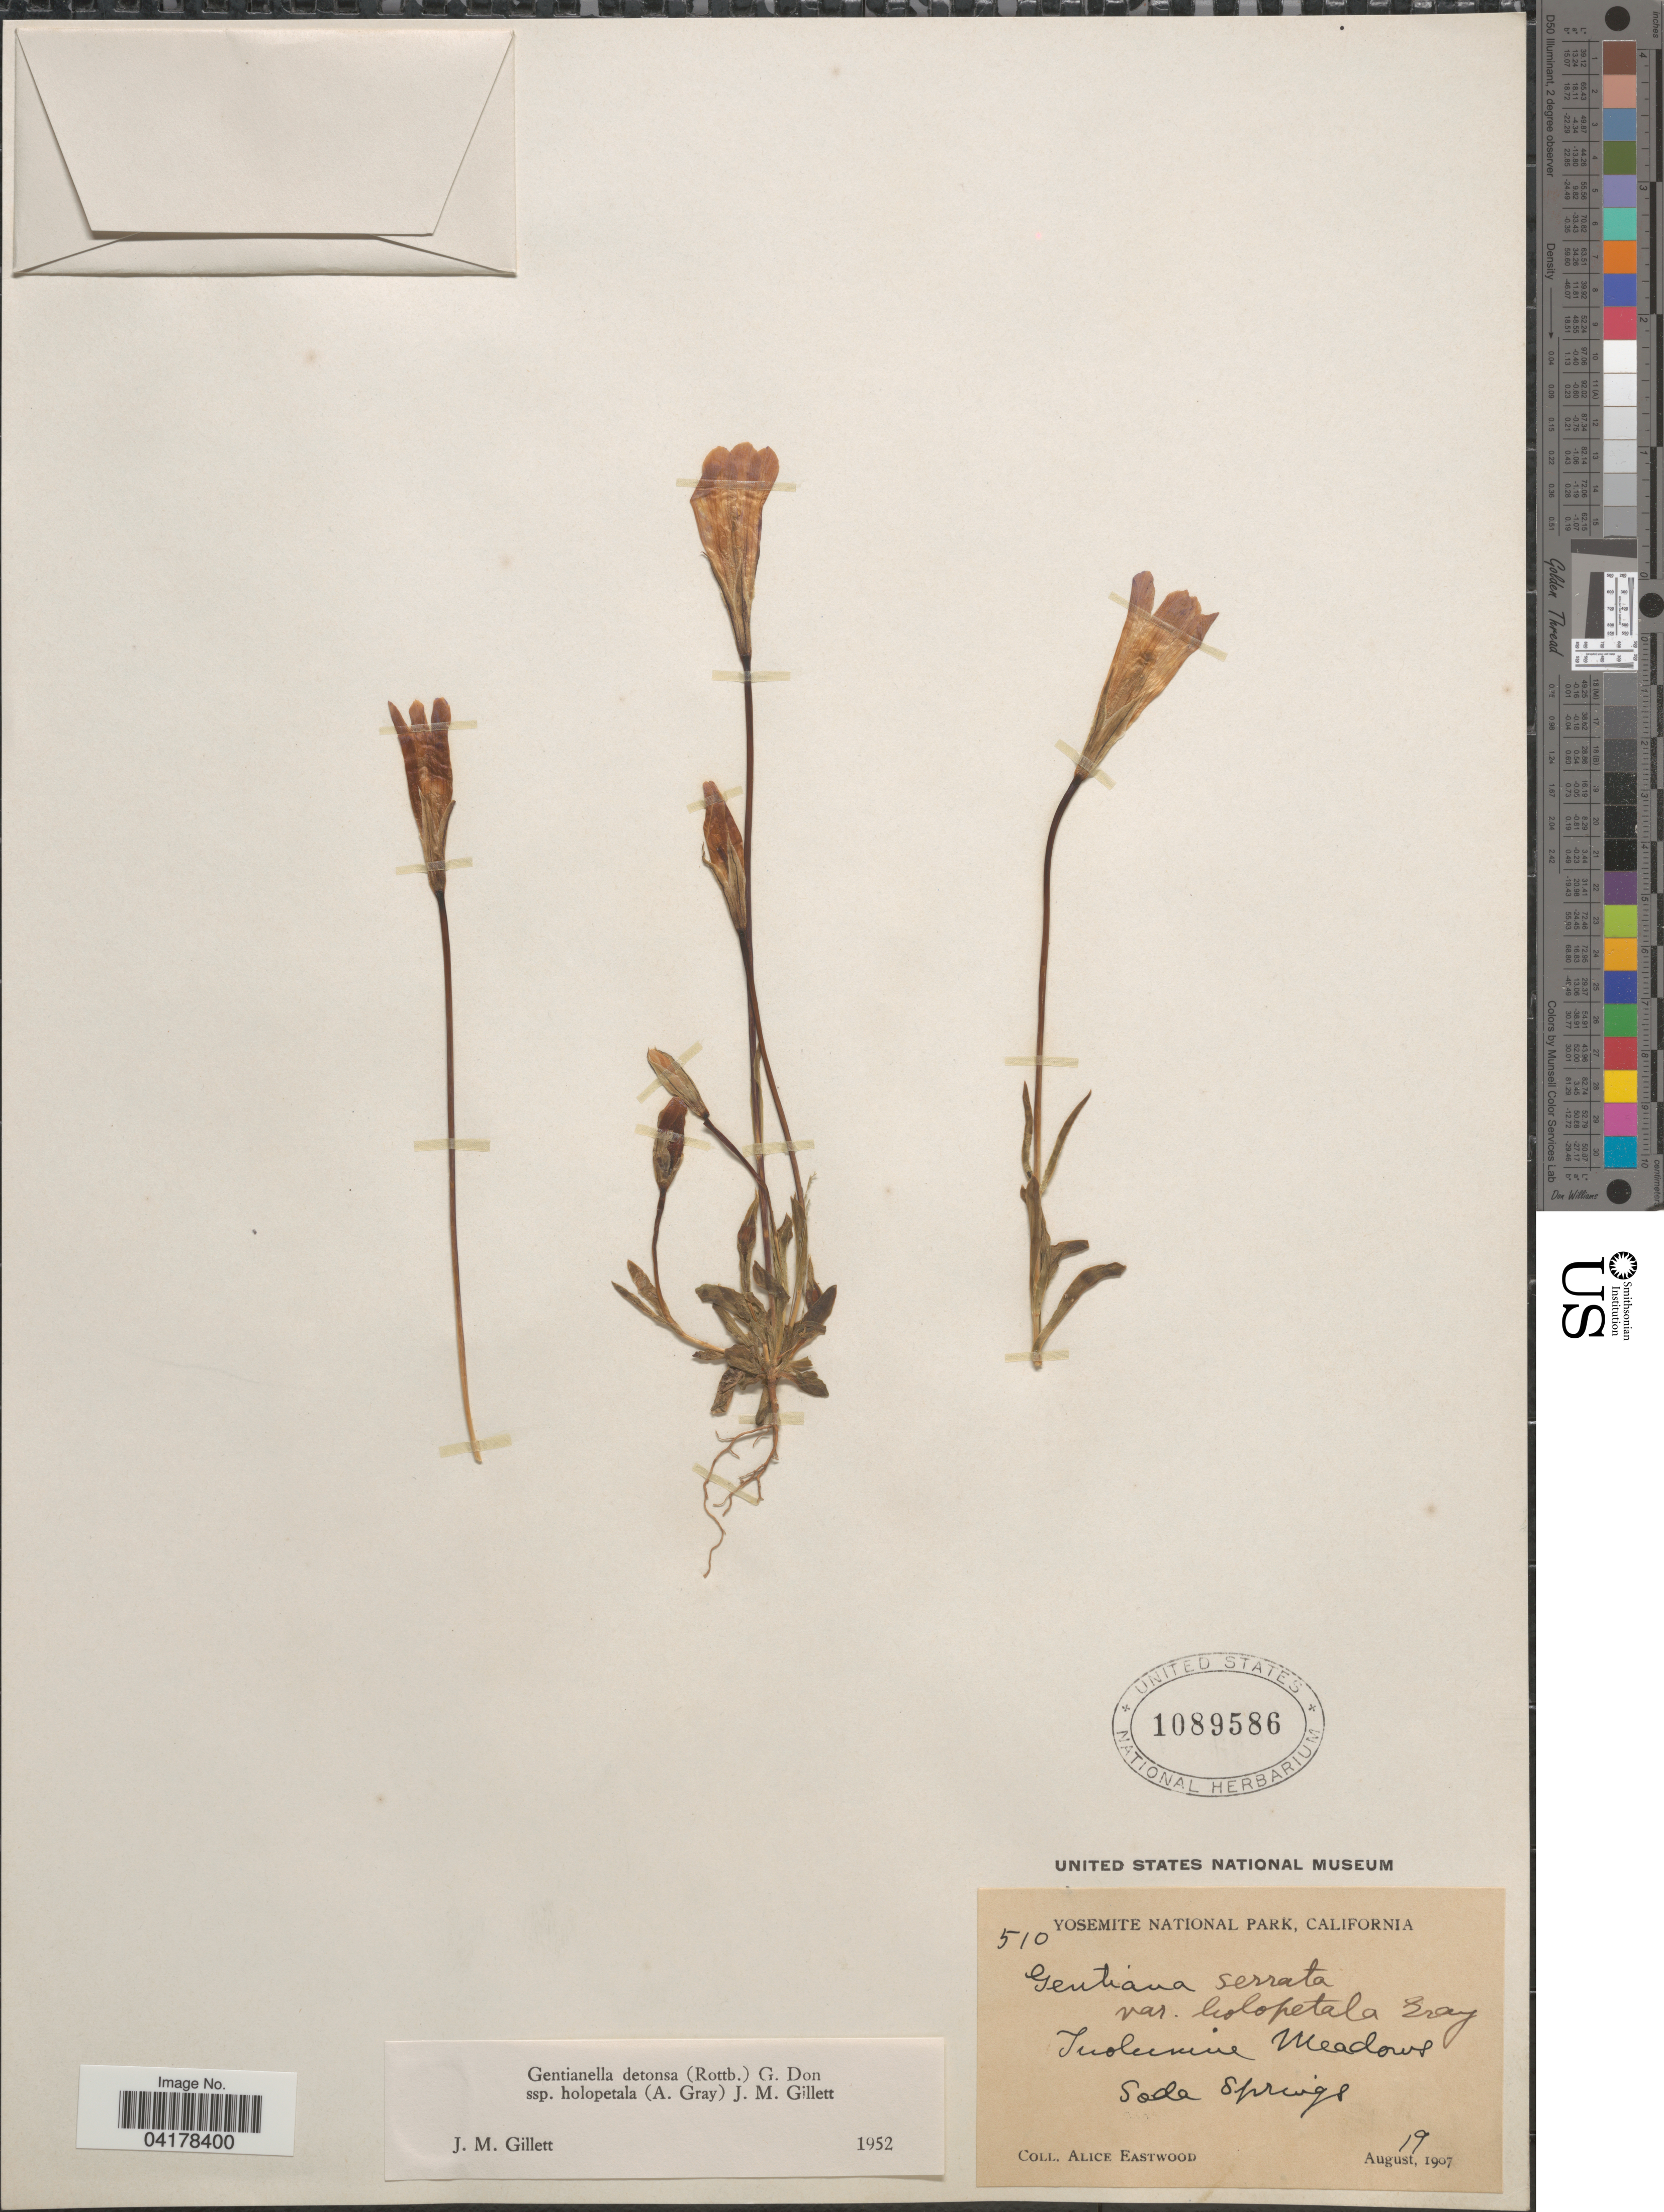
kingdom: Plantae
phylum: Tracheophyta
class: Magnoliopsida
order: Gentianales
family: Gentianaceae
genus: Gentianella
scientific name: Gentianella detonsa subsp. holopetala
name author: (A. Gray) J.M. Gillett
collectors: A. Eastwood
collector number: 510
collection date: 1907-08-19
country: United States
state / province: California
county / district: Tuolumne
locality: Yosemite National Park. Tuolumne Meadows. Soda Springs.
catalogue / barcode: US 1089586